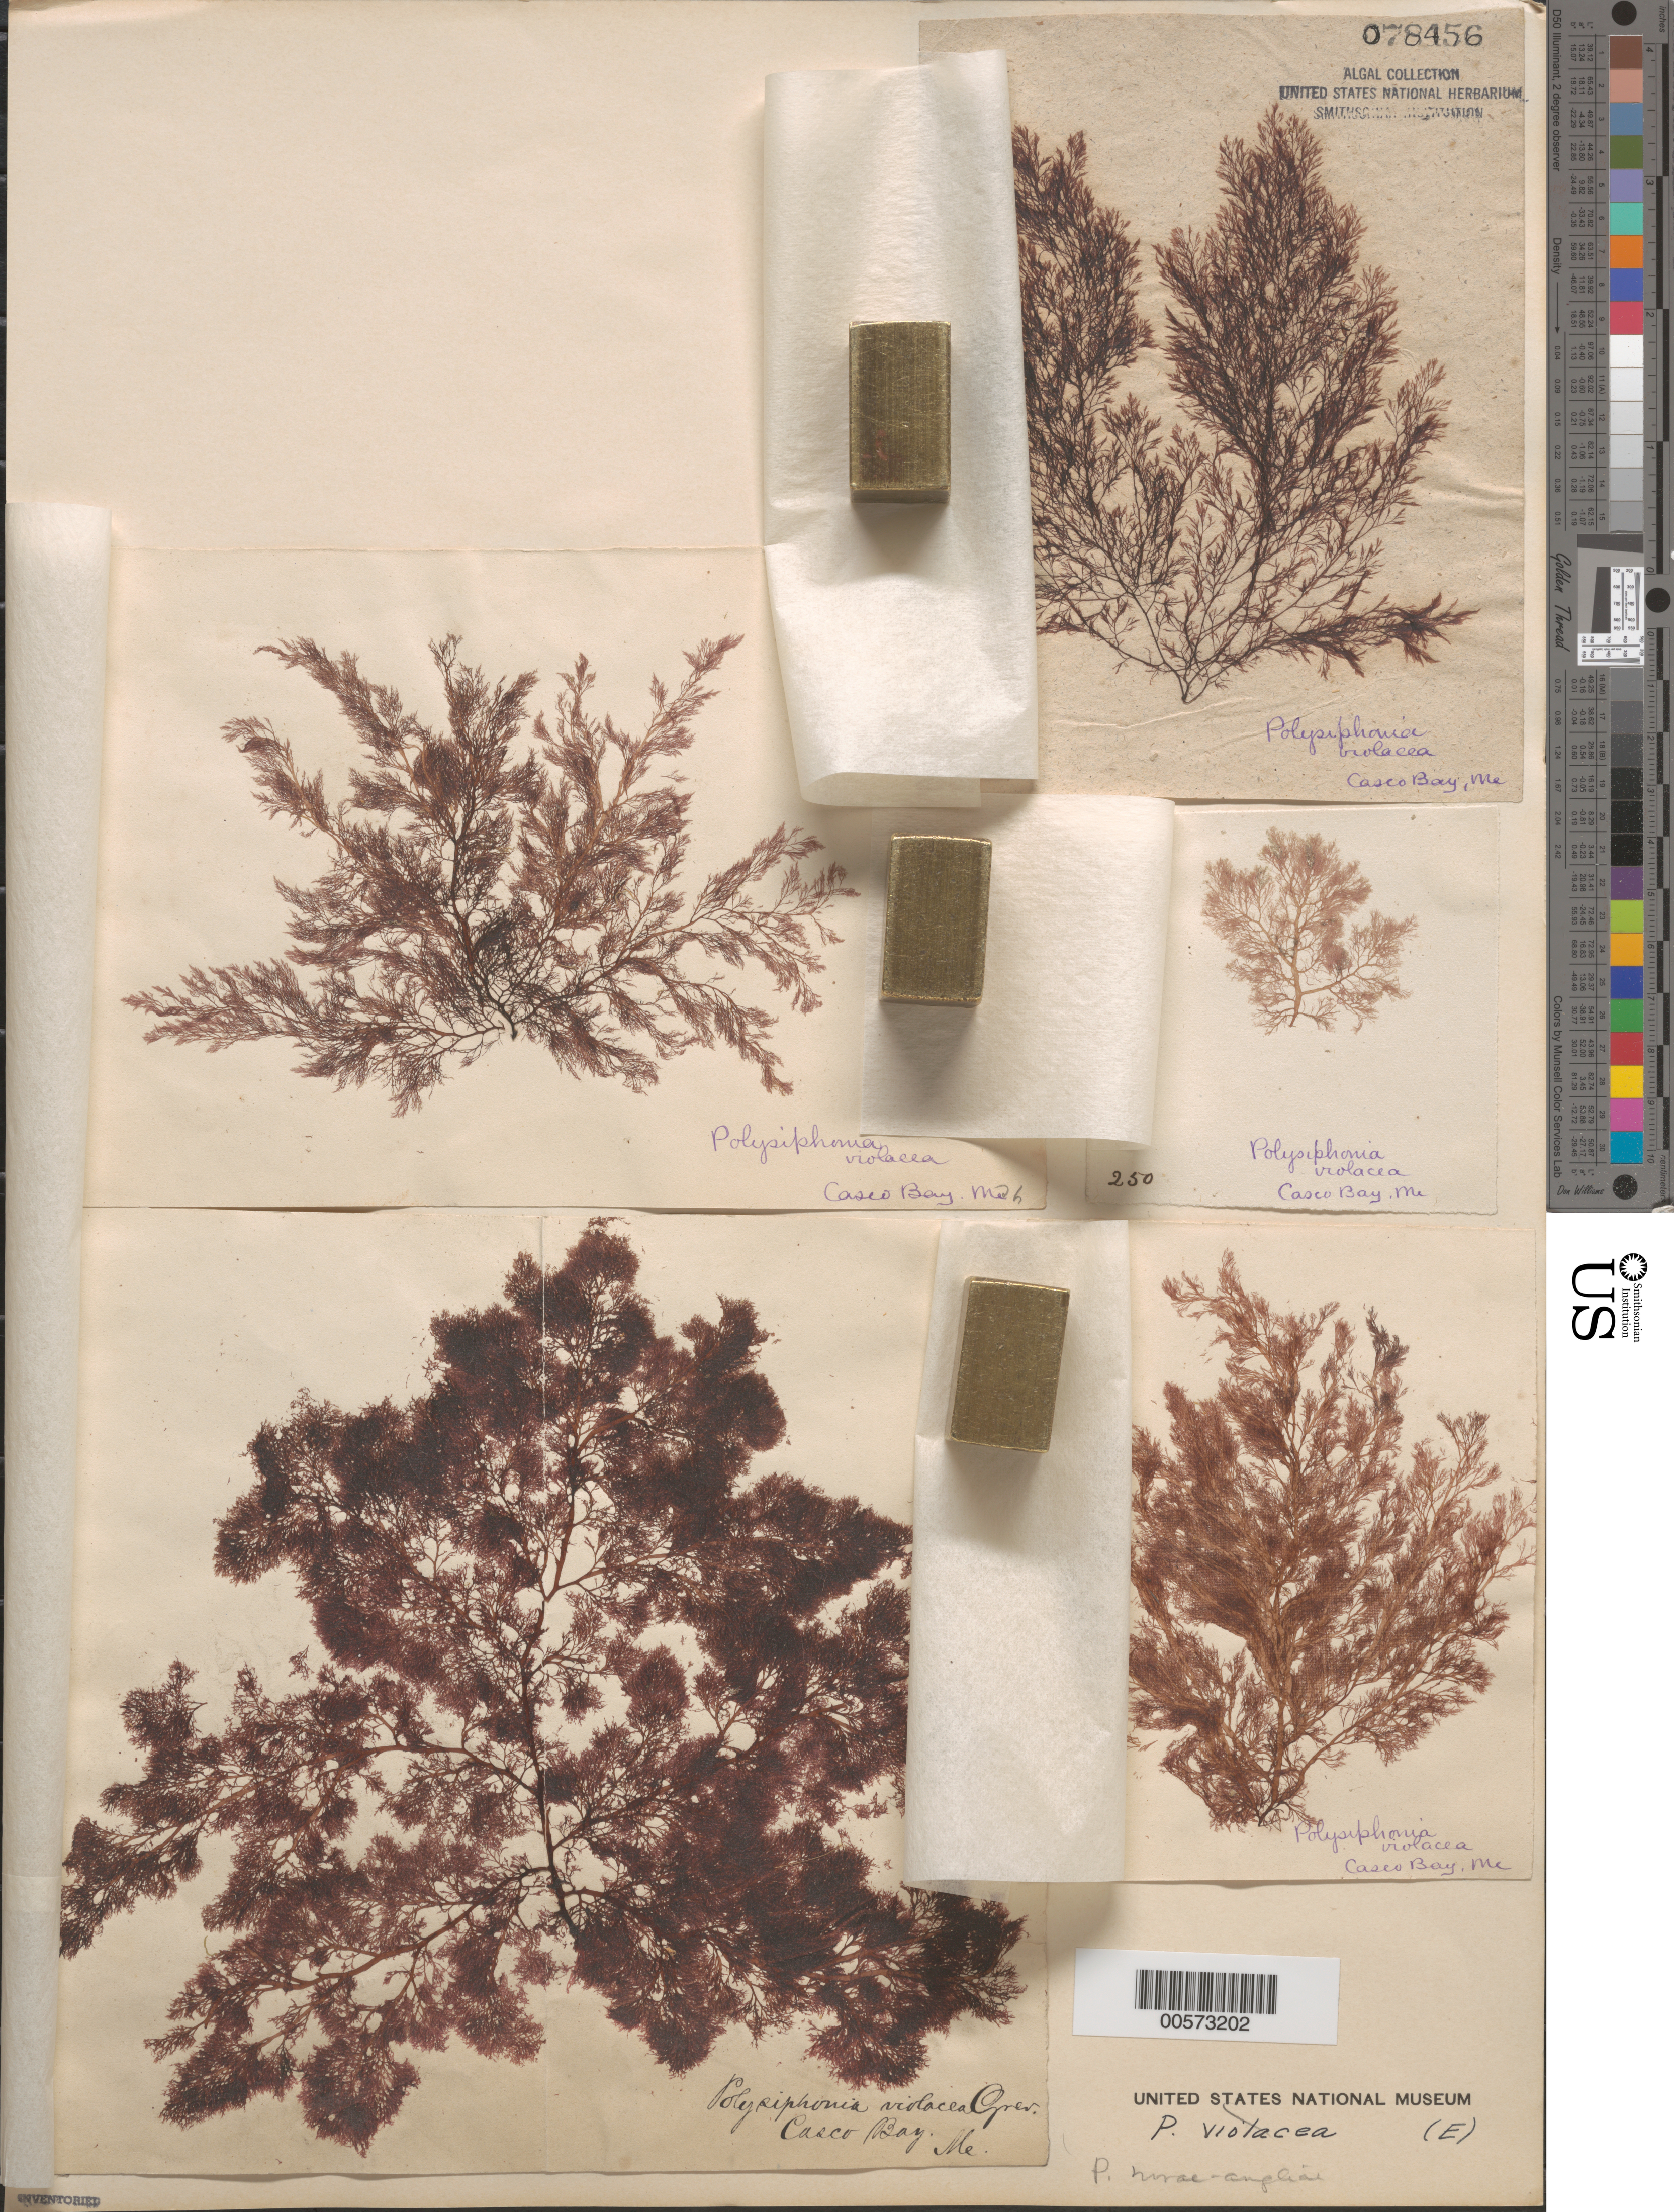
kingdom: Plantae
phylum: Rhodophyta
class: Florideophyceae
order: Ceramiales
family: Rhodomelaceae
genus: Melanothamnus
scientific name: Melanothamnus harveyi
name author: (Bailey) Diaz-Tapia & C.A. Maggs in Diaz-Tapia et al.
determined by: Algae name updating Project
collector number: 250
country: United States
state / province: Maine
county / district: Cumberland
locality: Casco Bay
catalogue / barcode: US 78456